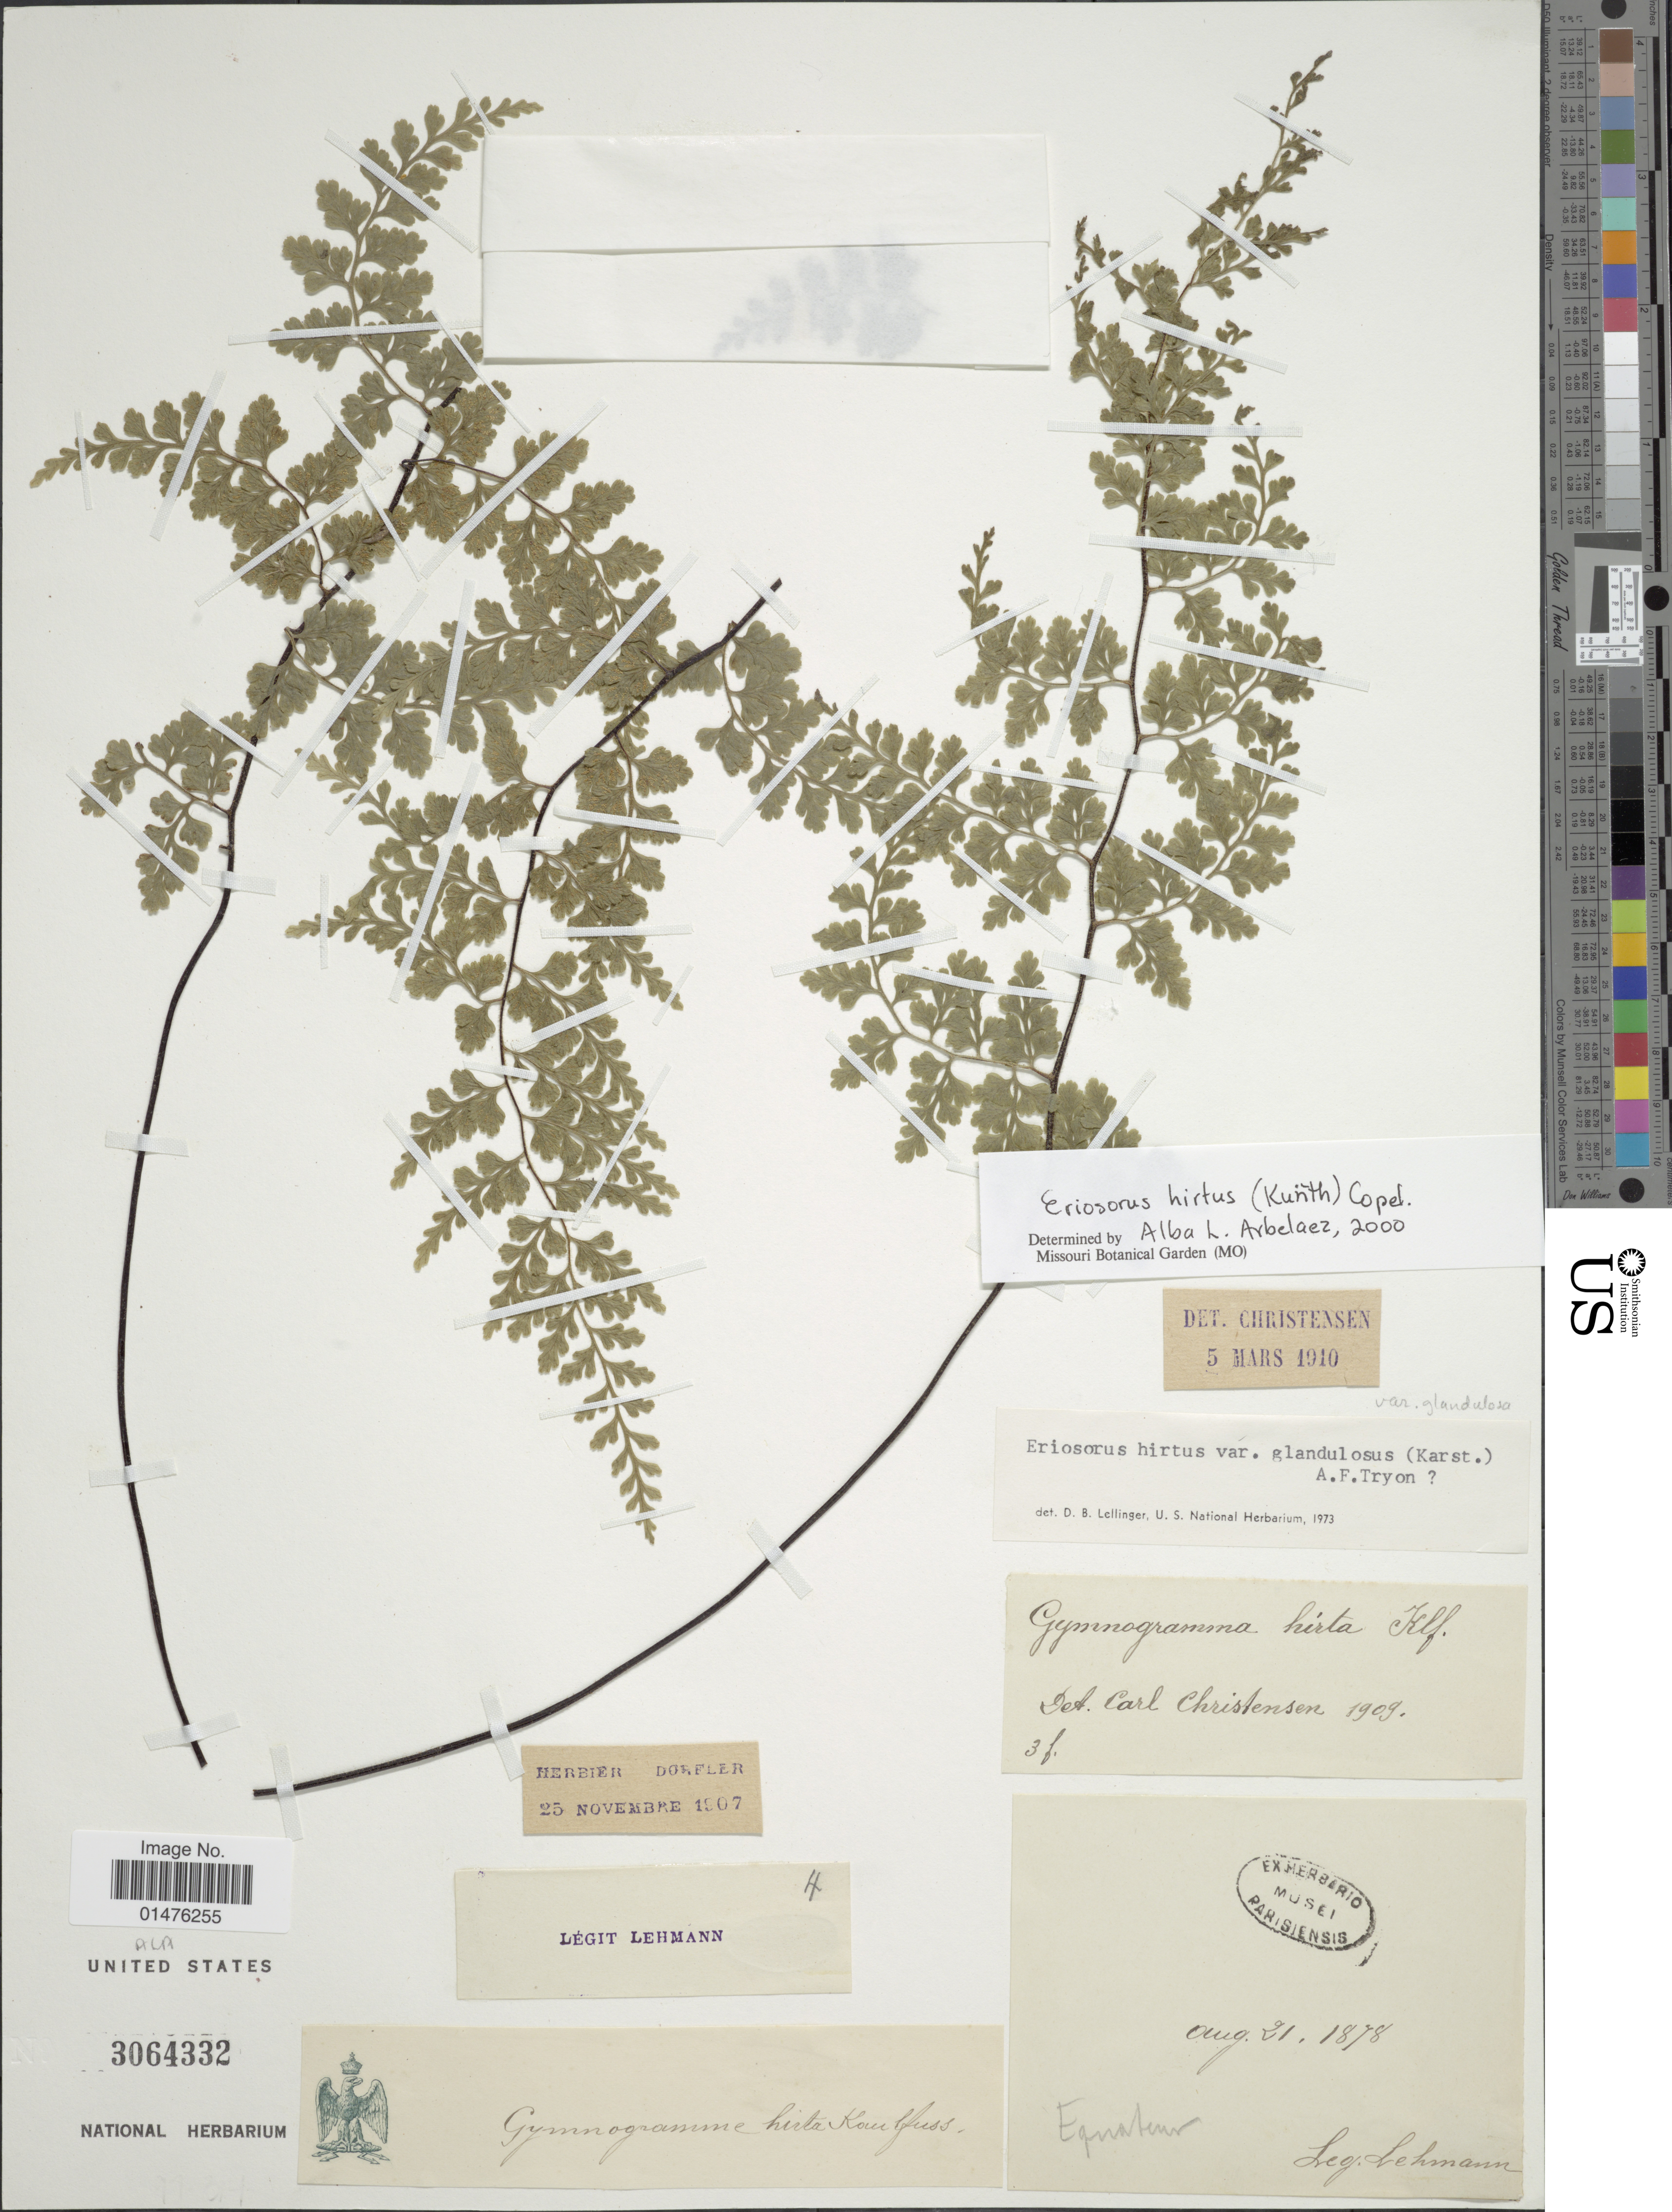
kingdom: Plantae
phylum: Tracheophyta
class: Polypodiopsida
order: Polypodiales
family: Pteridaceae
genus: Jamesonia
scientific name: Jamesonia hirta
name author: (Kunth) Christenh.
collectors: -. Lehmann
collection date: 1878-08-21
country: Ecuador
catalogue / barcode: US 3064332